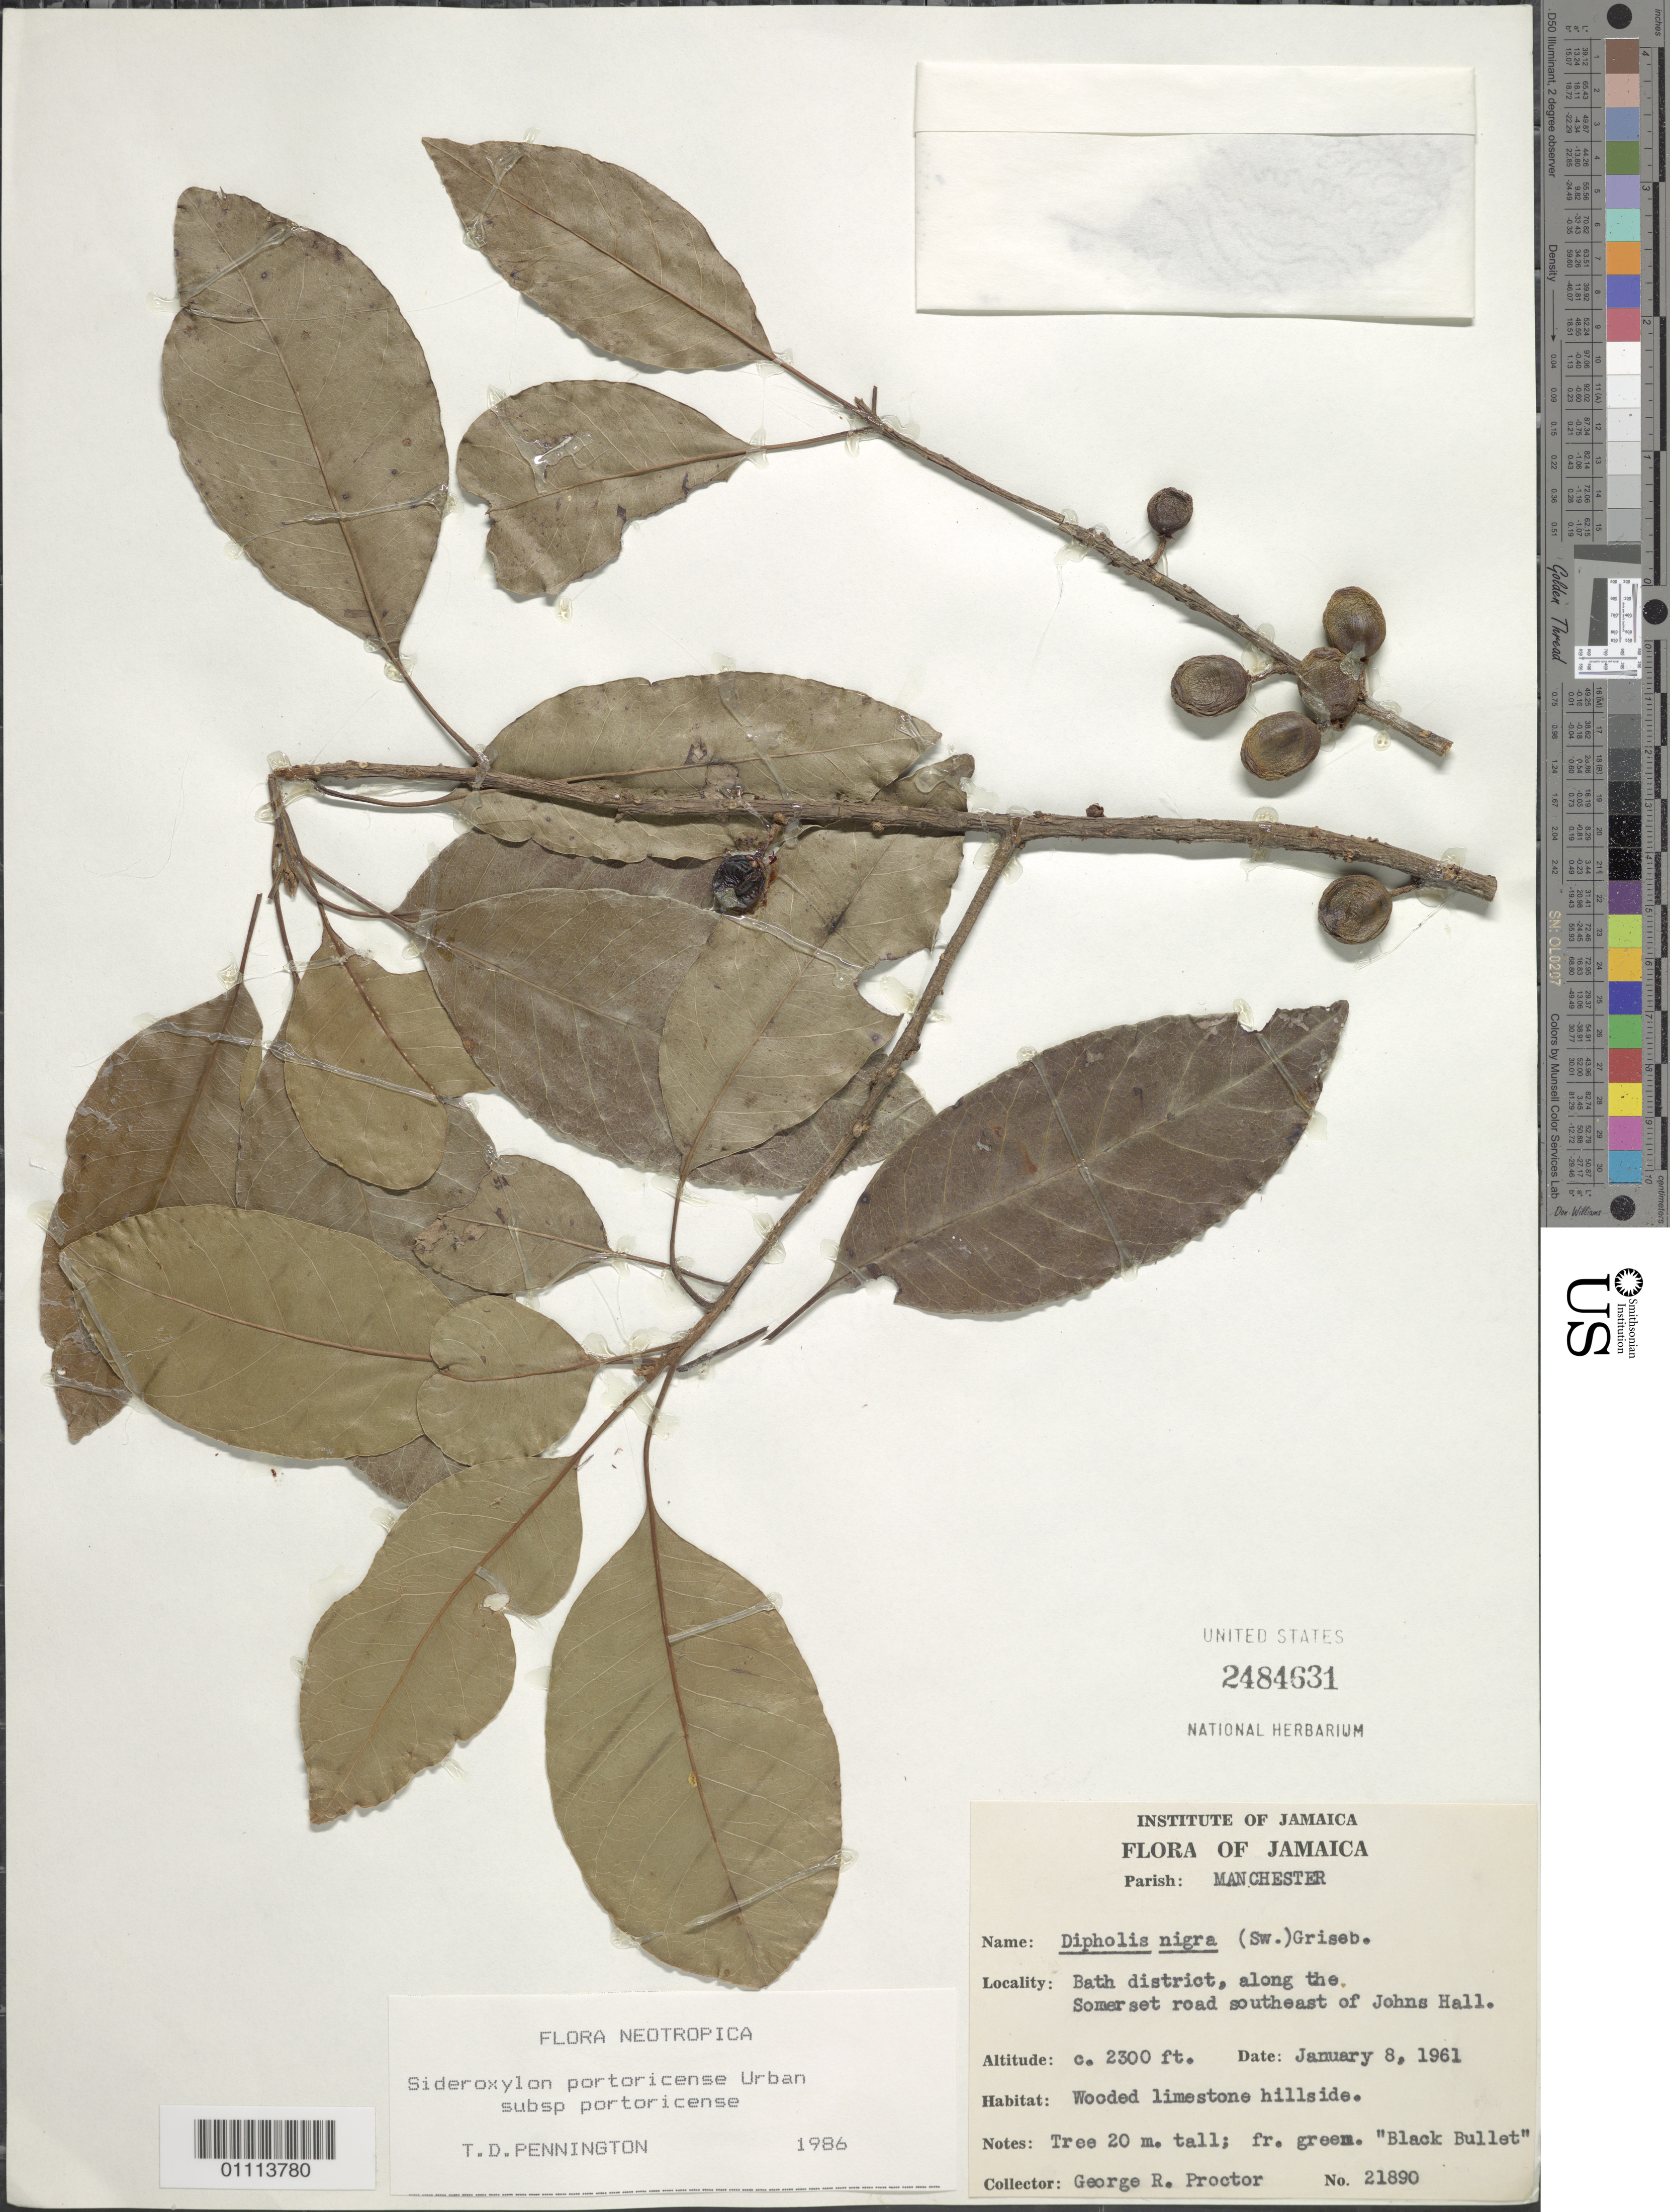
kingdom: Plantae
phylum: Tracheophyta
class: Magnoliopsida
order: Ericales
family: Sapotaceae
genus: Dipholis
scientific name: Dipholis nigra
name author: (Sw.) Griseb.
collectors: G. R. Proctor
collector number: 21890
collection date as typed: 08 Jan 1961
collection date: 1961-01-08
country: Jamaica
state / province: Manchester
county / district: Bath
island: Jamaica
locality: Bath District, along the Somerset road SE of Johns Hall, wooded limestone hillside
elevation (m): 701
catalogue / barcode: US 2484631